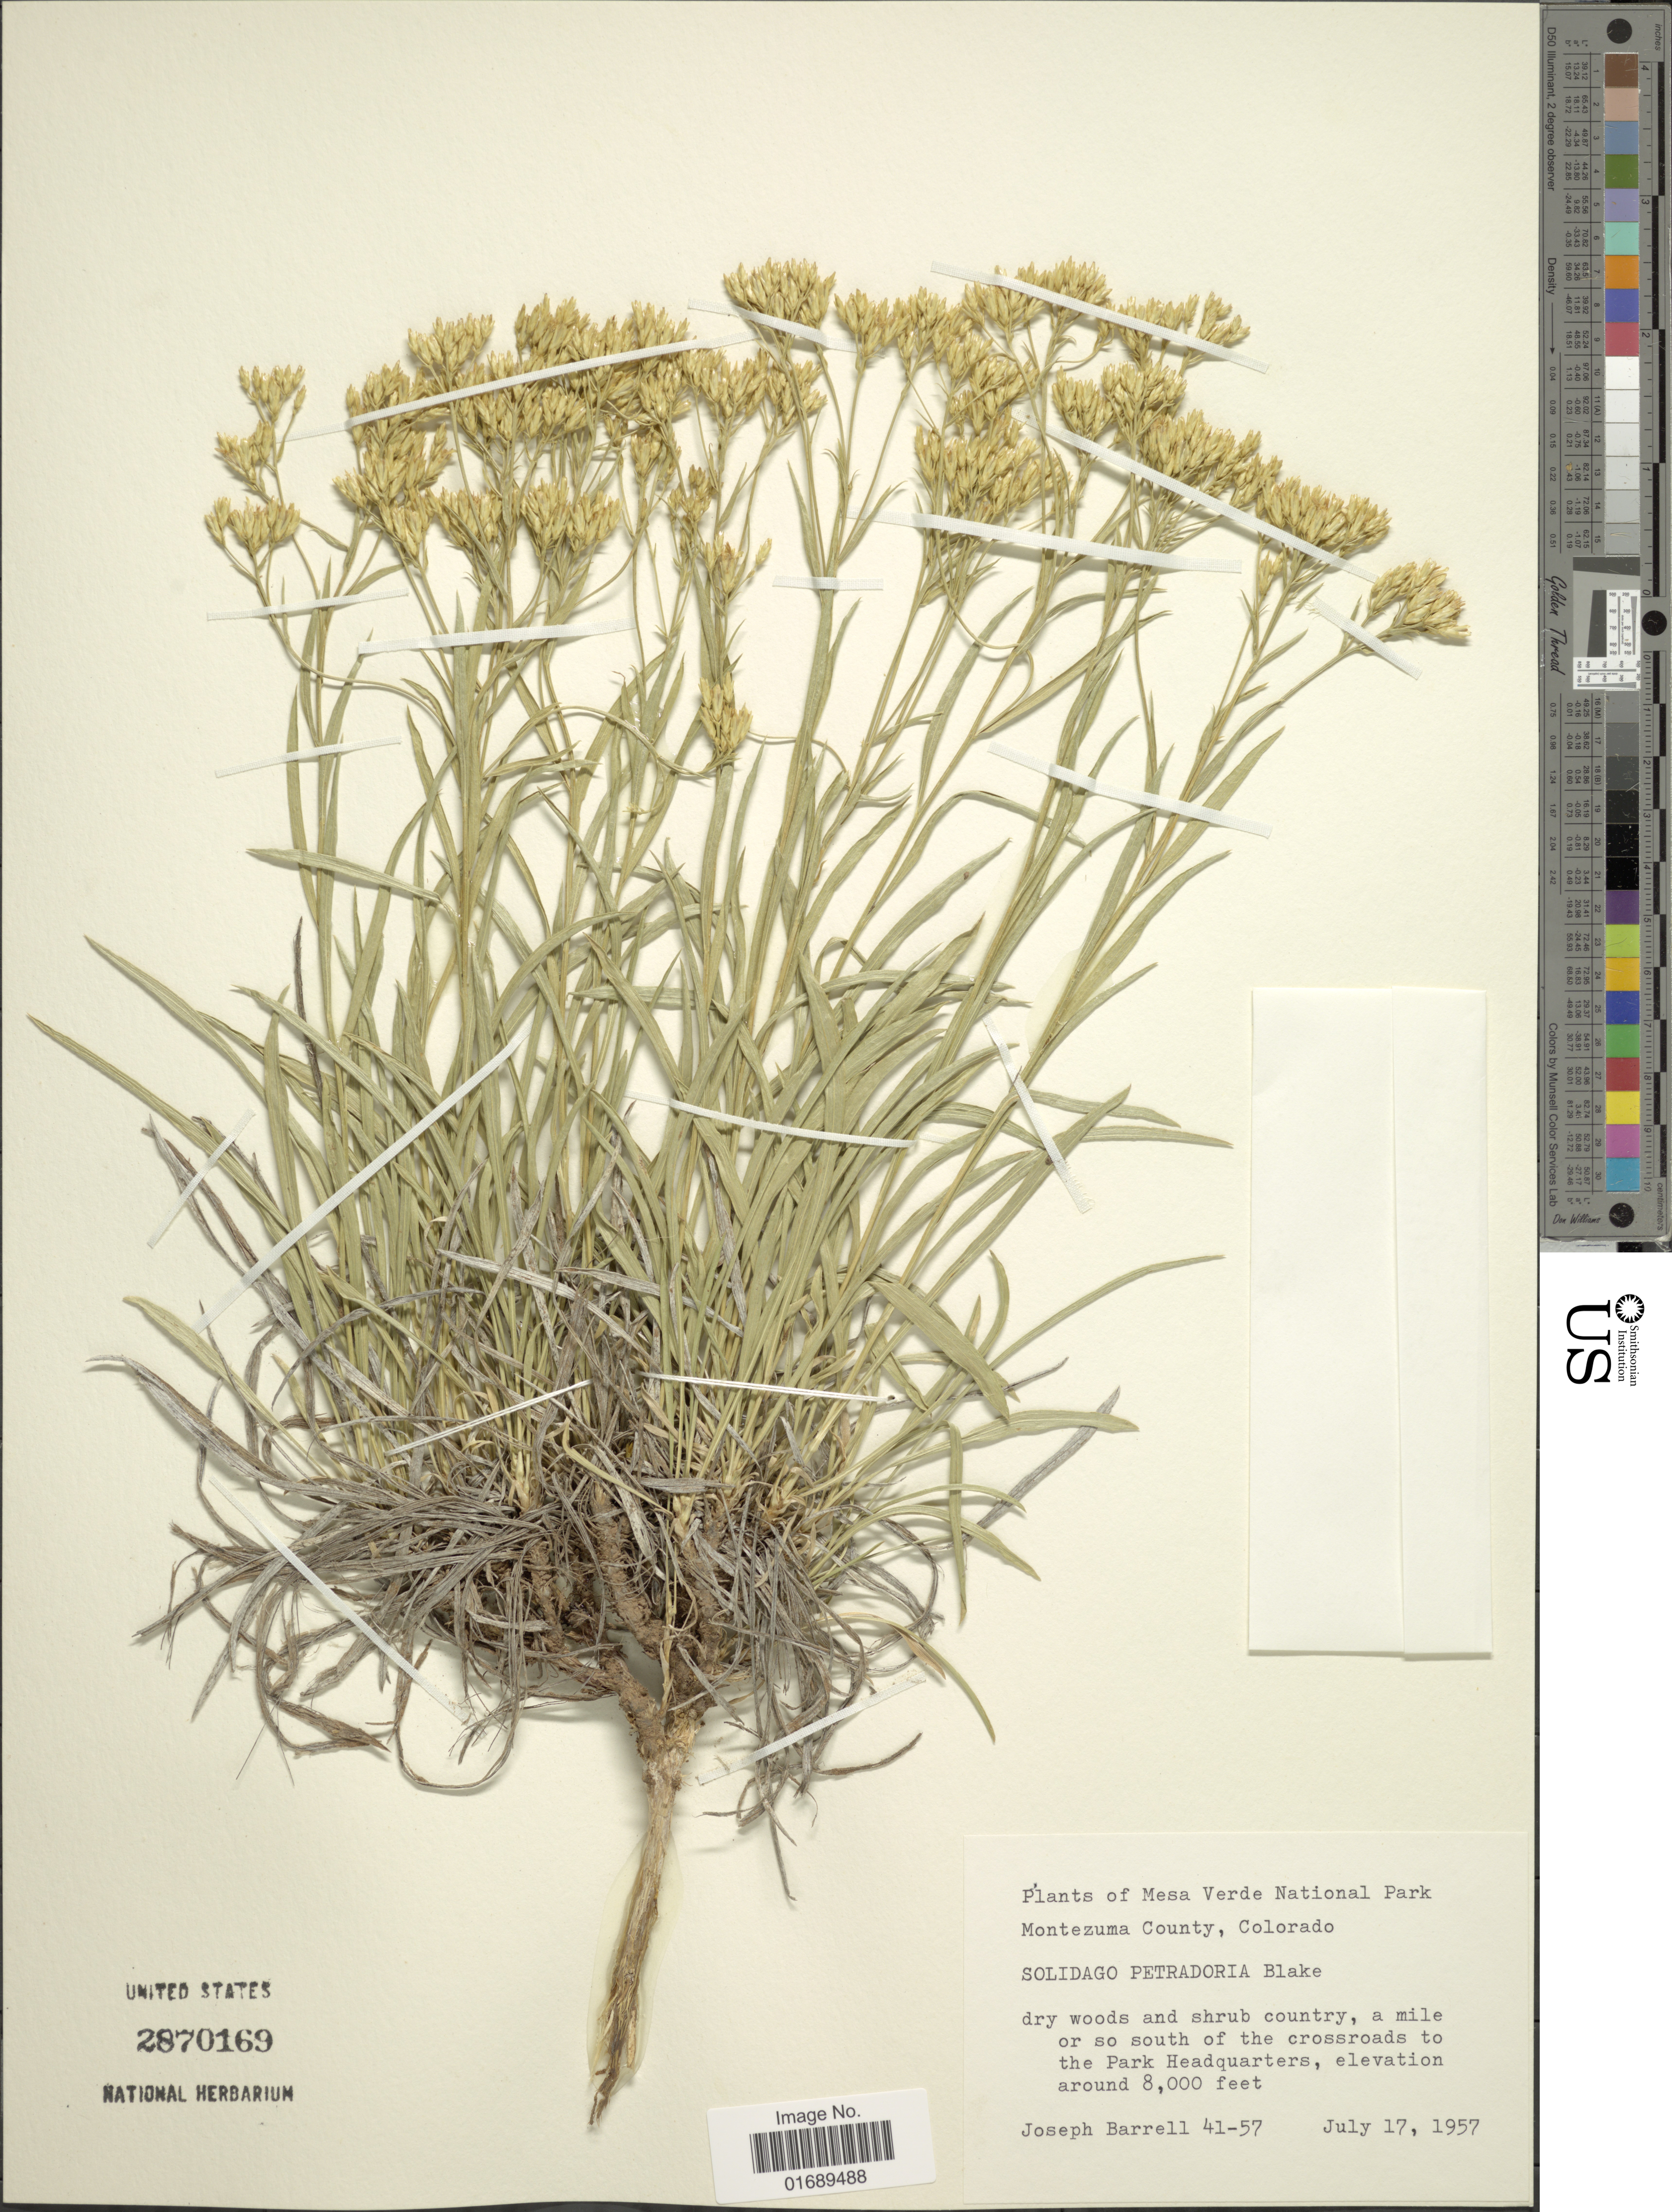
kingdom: Plantae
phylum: Tracheophyta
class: Magnoliopsida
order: Asterales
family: Asteraceae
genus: Solidago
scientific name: Solidago petradoria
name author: S.F. Blake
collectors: J. Barrell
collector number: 41-57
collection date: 1957-07-17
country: United States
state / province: Colorado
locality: Mesa Verde National Park Montezuma County, dry woods and shrub country, a mile or so south of the crossroads to the Park Headquarters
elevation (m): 2438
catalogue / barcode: US 2870169